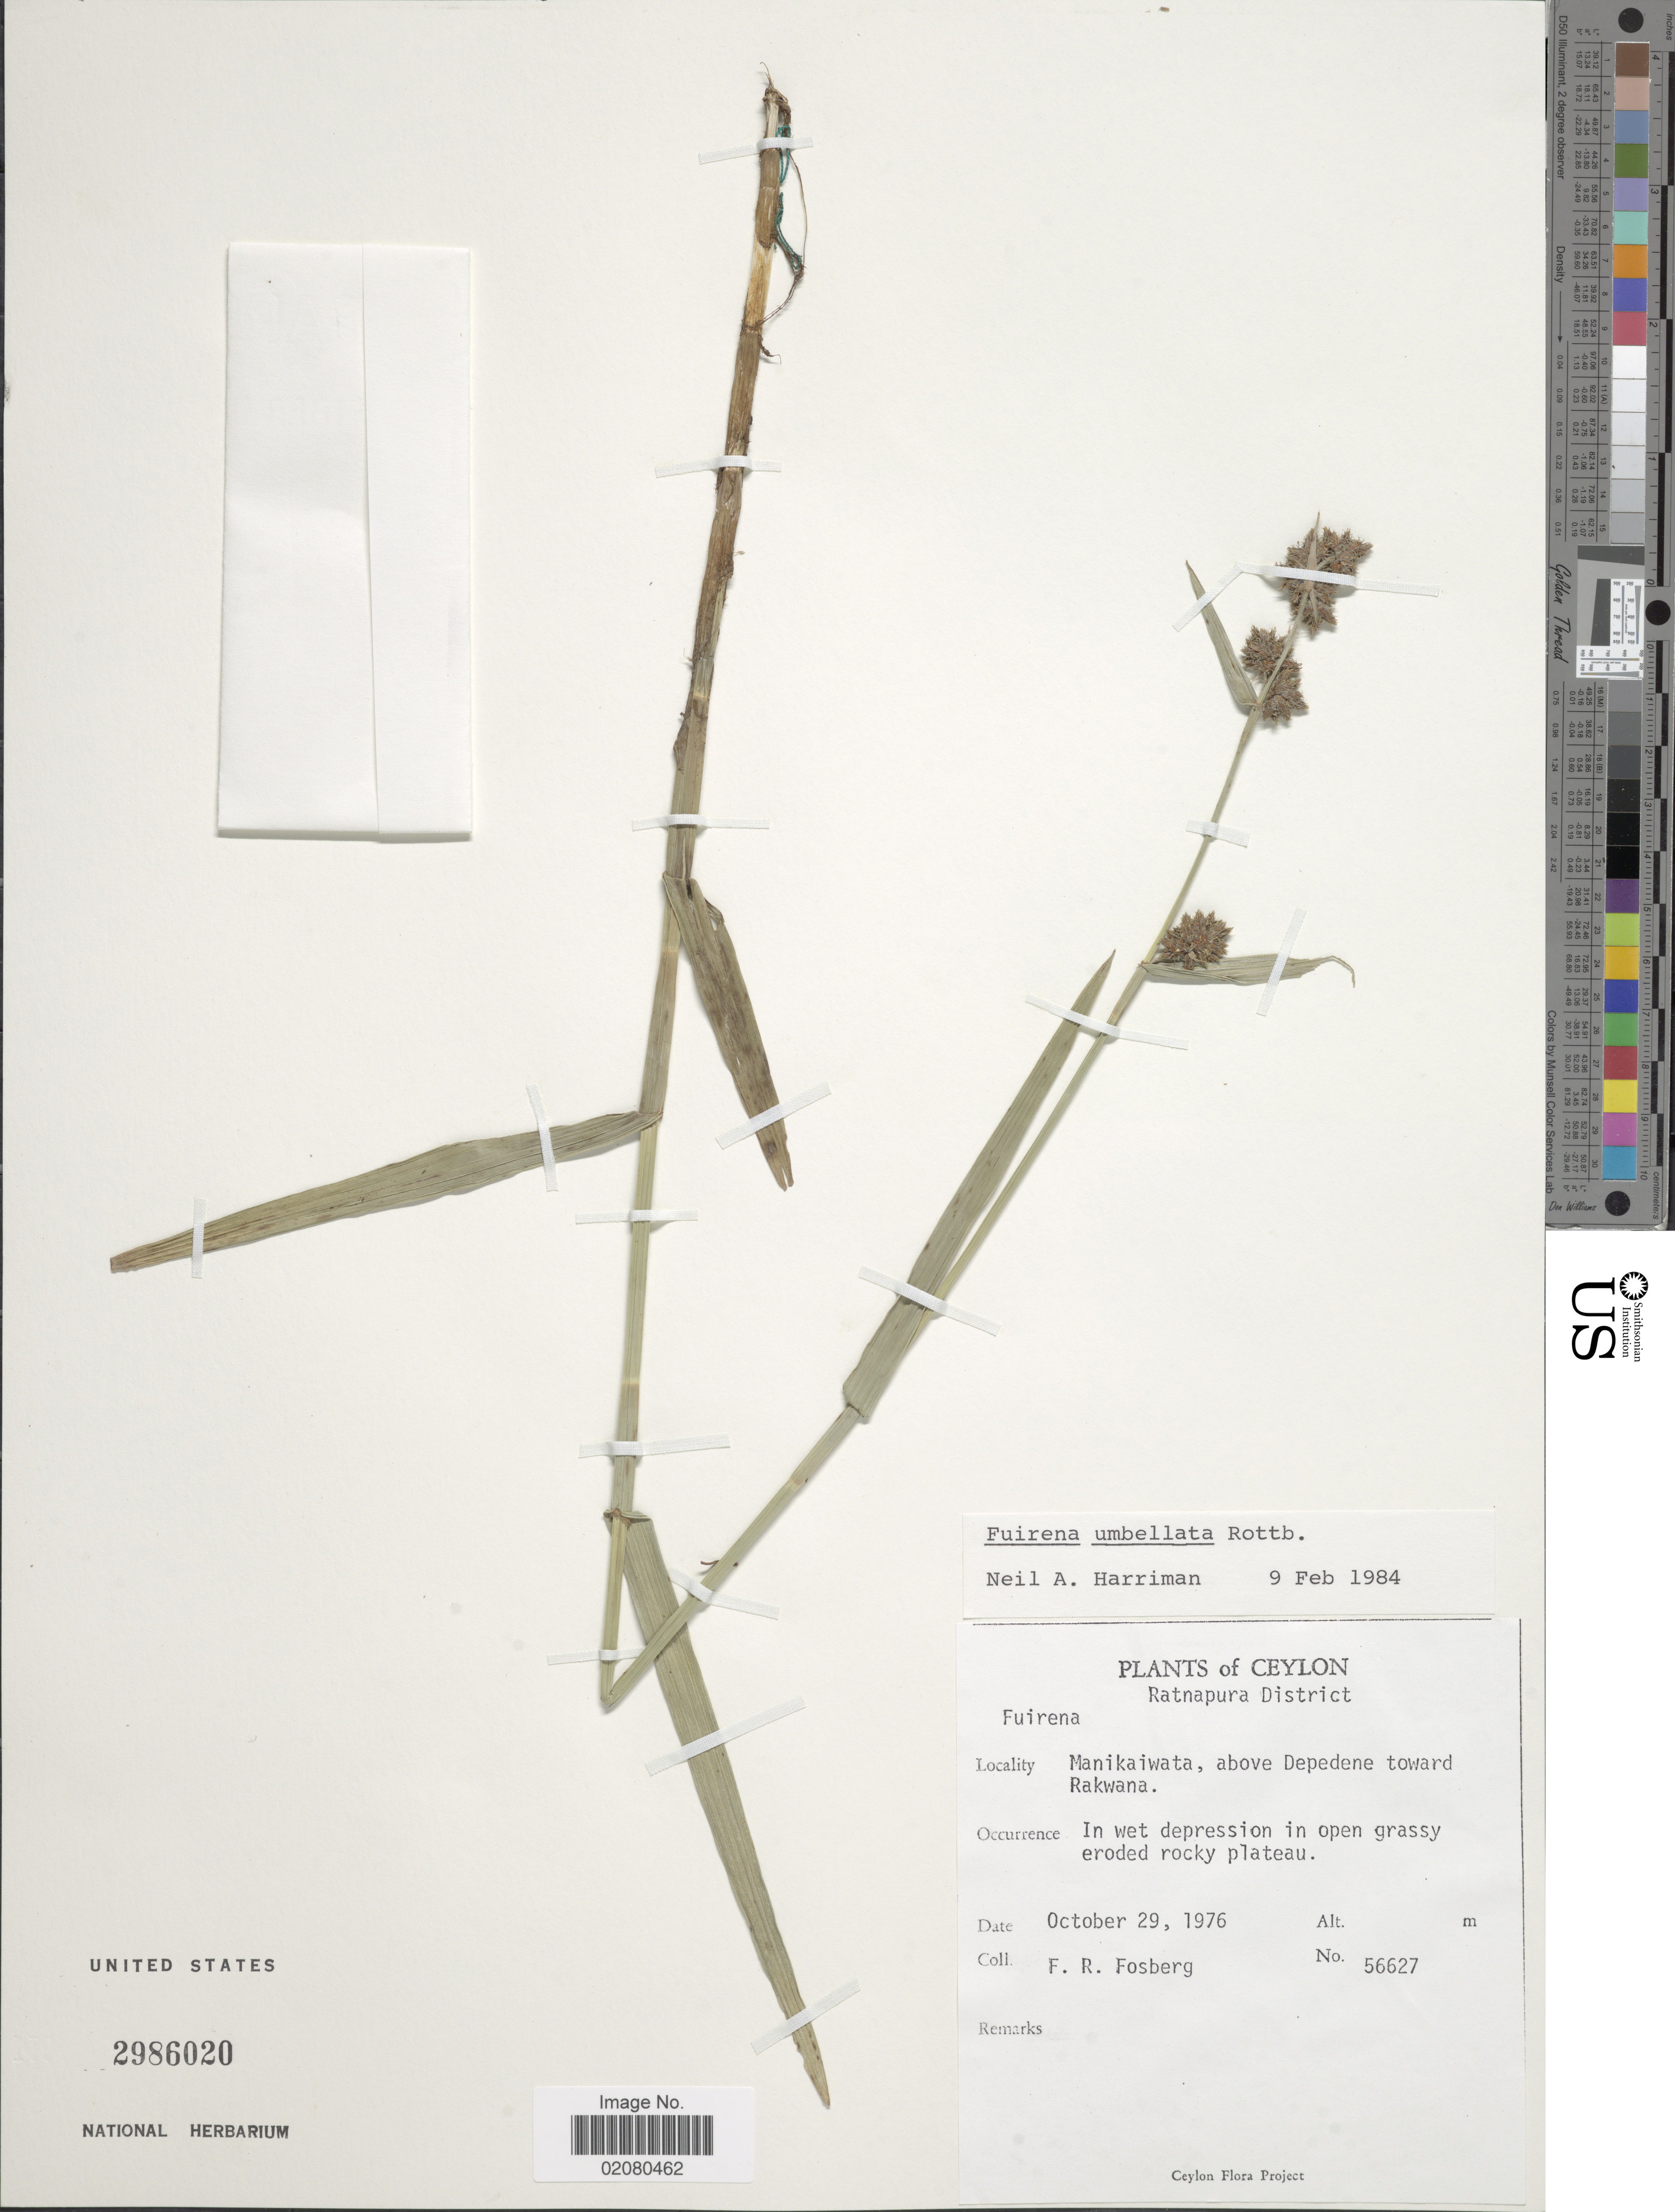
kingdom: Plantae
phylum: Tracheophyta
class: Liliopsida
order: Poales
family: Cyperaceae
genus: Fuirena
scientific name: Fuirena umbellata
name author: Rottb.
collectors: F. R. Fosberg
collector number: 56627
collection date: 1976-10-29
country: Sri Lanka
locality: Ceylon, Ratnapura District, Manikaiwata, above Depedene toward Rakwana, in wet depression in open grassy eroded rocky plateau.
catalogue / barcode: US 2986020